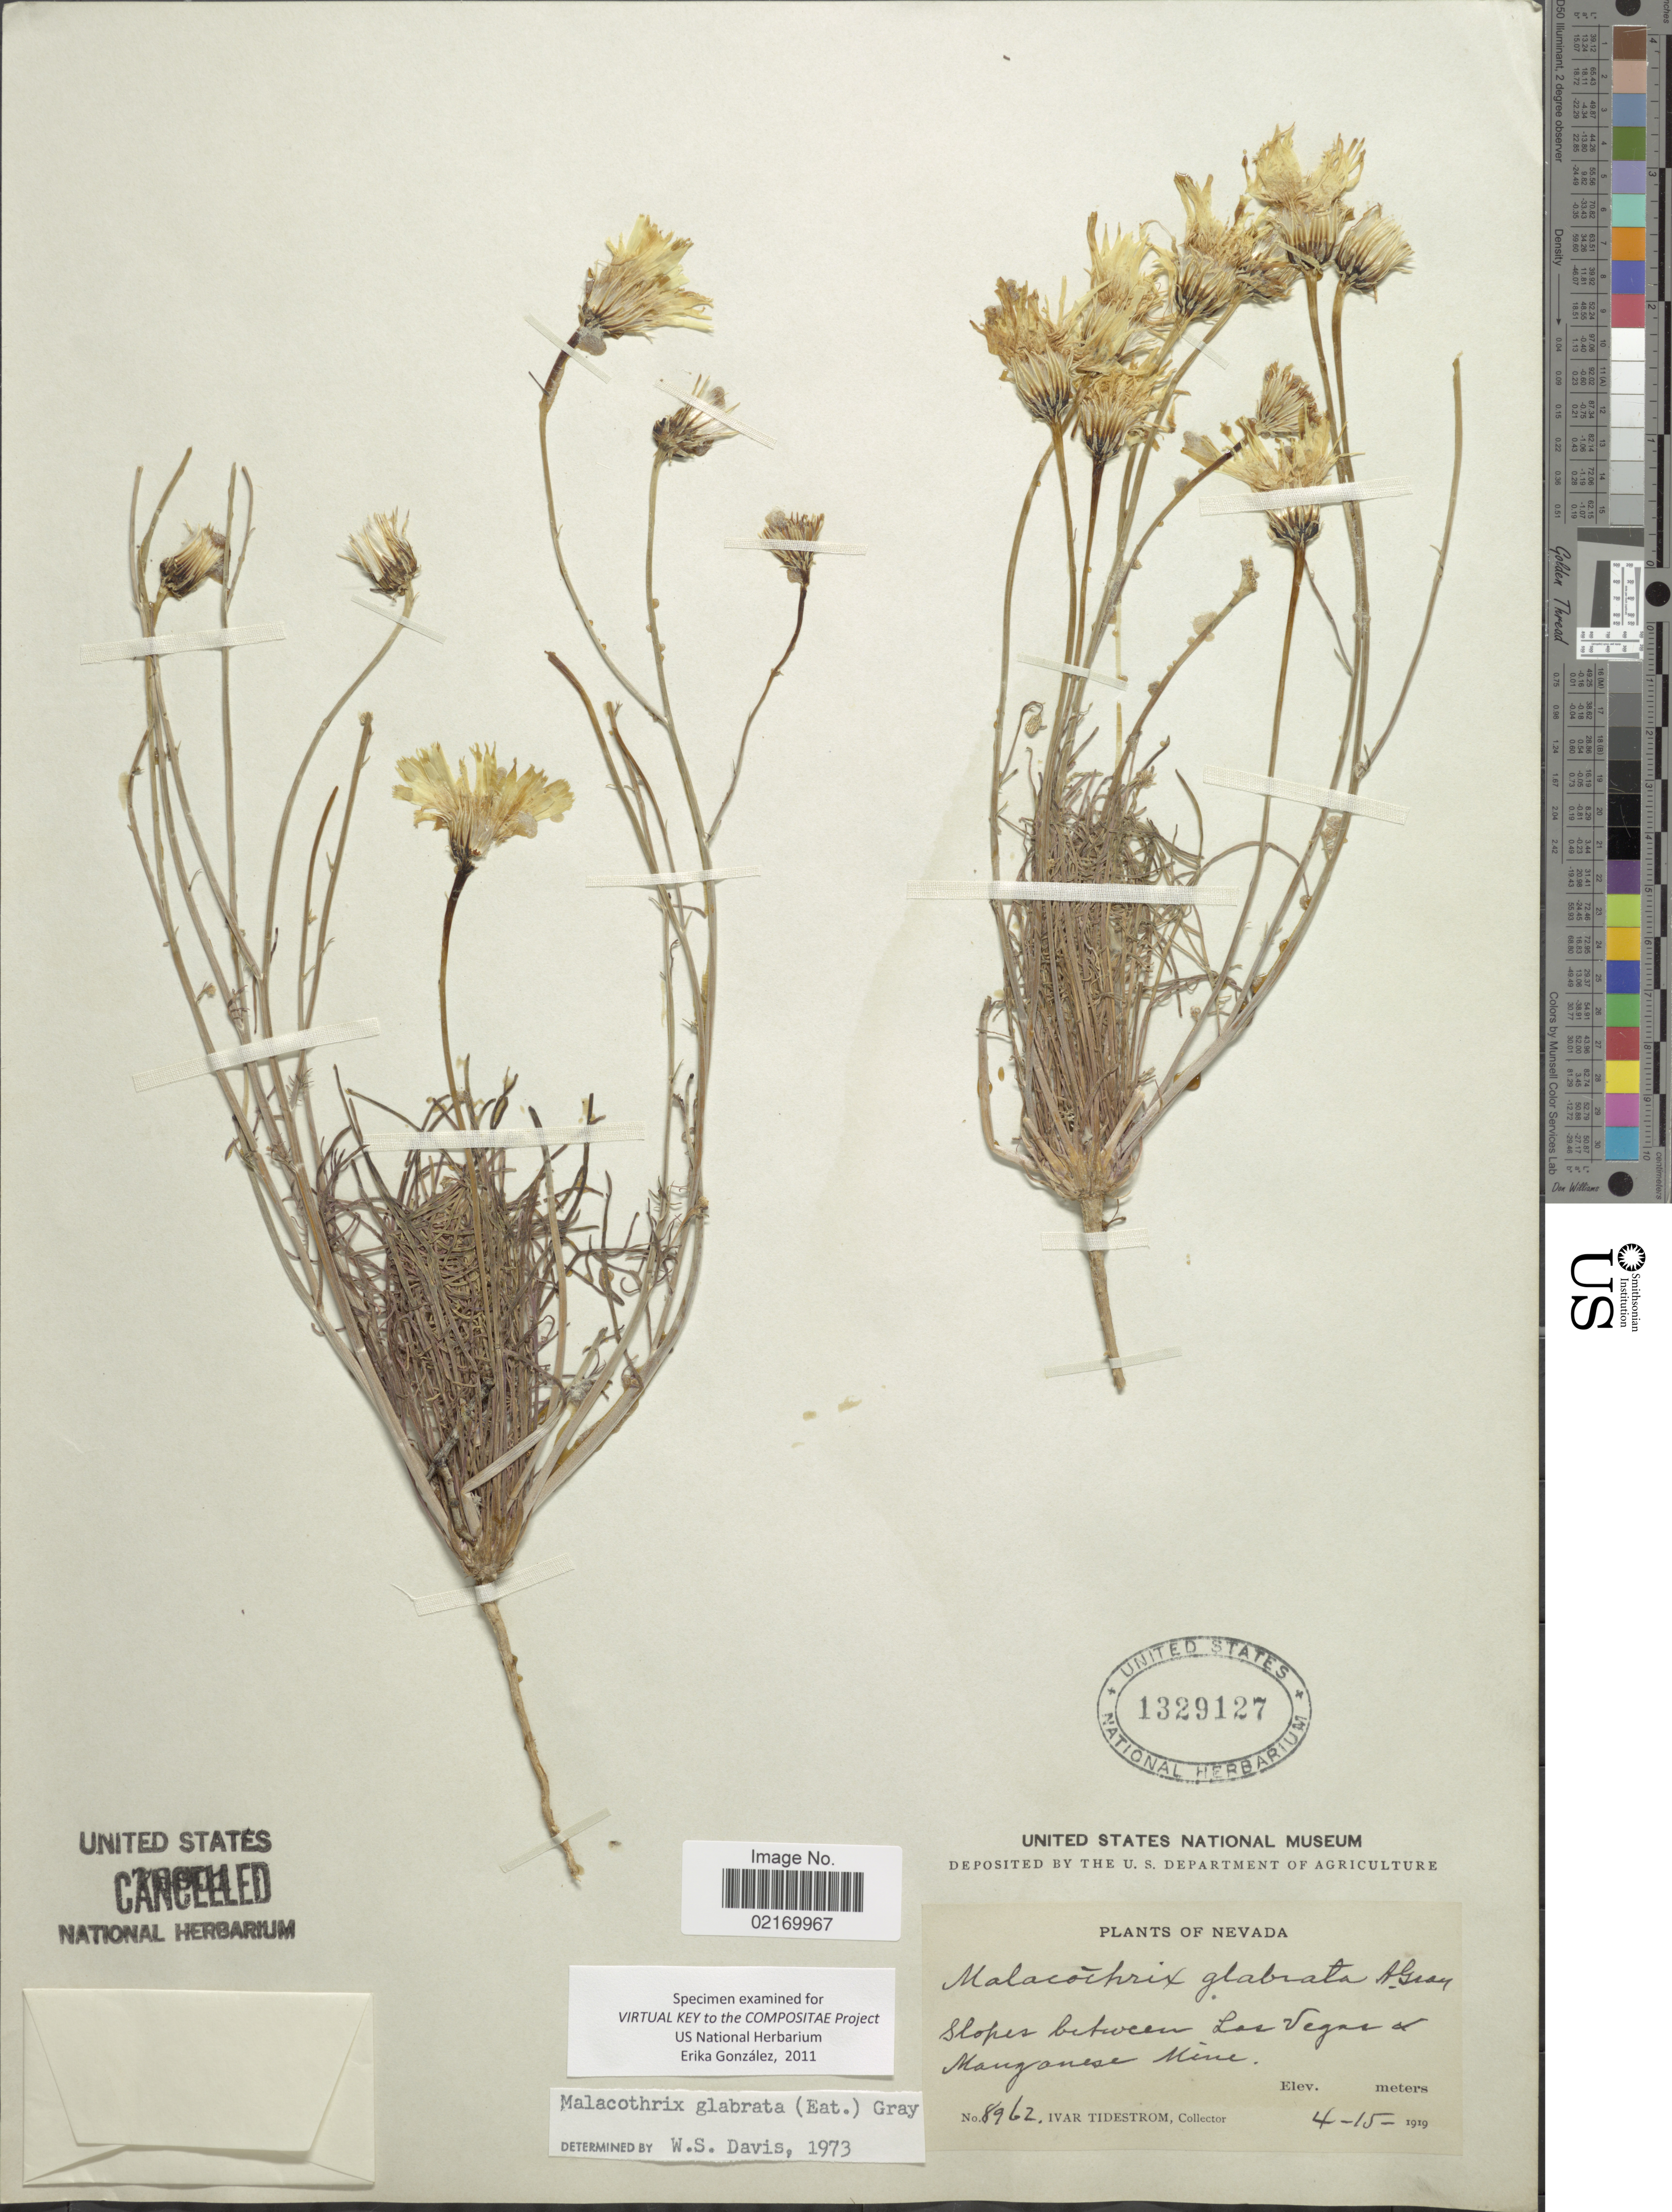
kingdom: Plantae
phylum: Tracheophyta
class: Magnoliopsida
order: Asterales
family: Asteraceae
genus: Malacothrix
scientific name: Malacothrix glabrata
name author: (A. Gray ex D.C. Eaton) A. Gray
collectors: I. F. Tidestrom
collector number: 8962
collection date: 1919-04-15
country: United States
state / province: Nevada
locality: Slopes between Las Vegas & Manganese Mine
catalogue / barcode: US 1329127